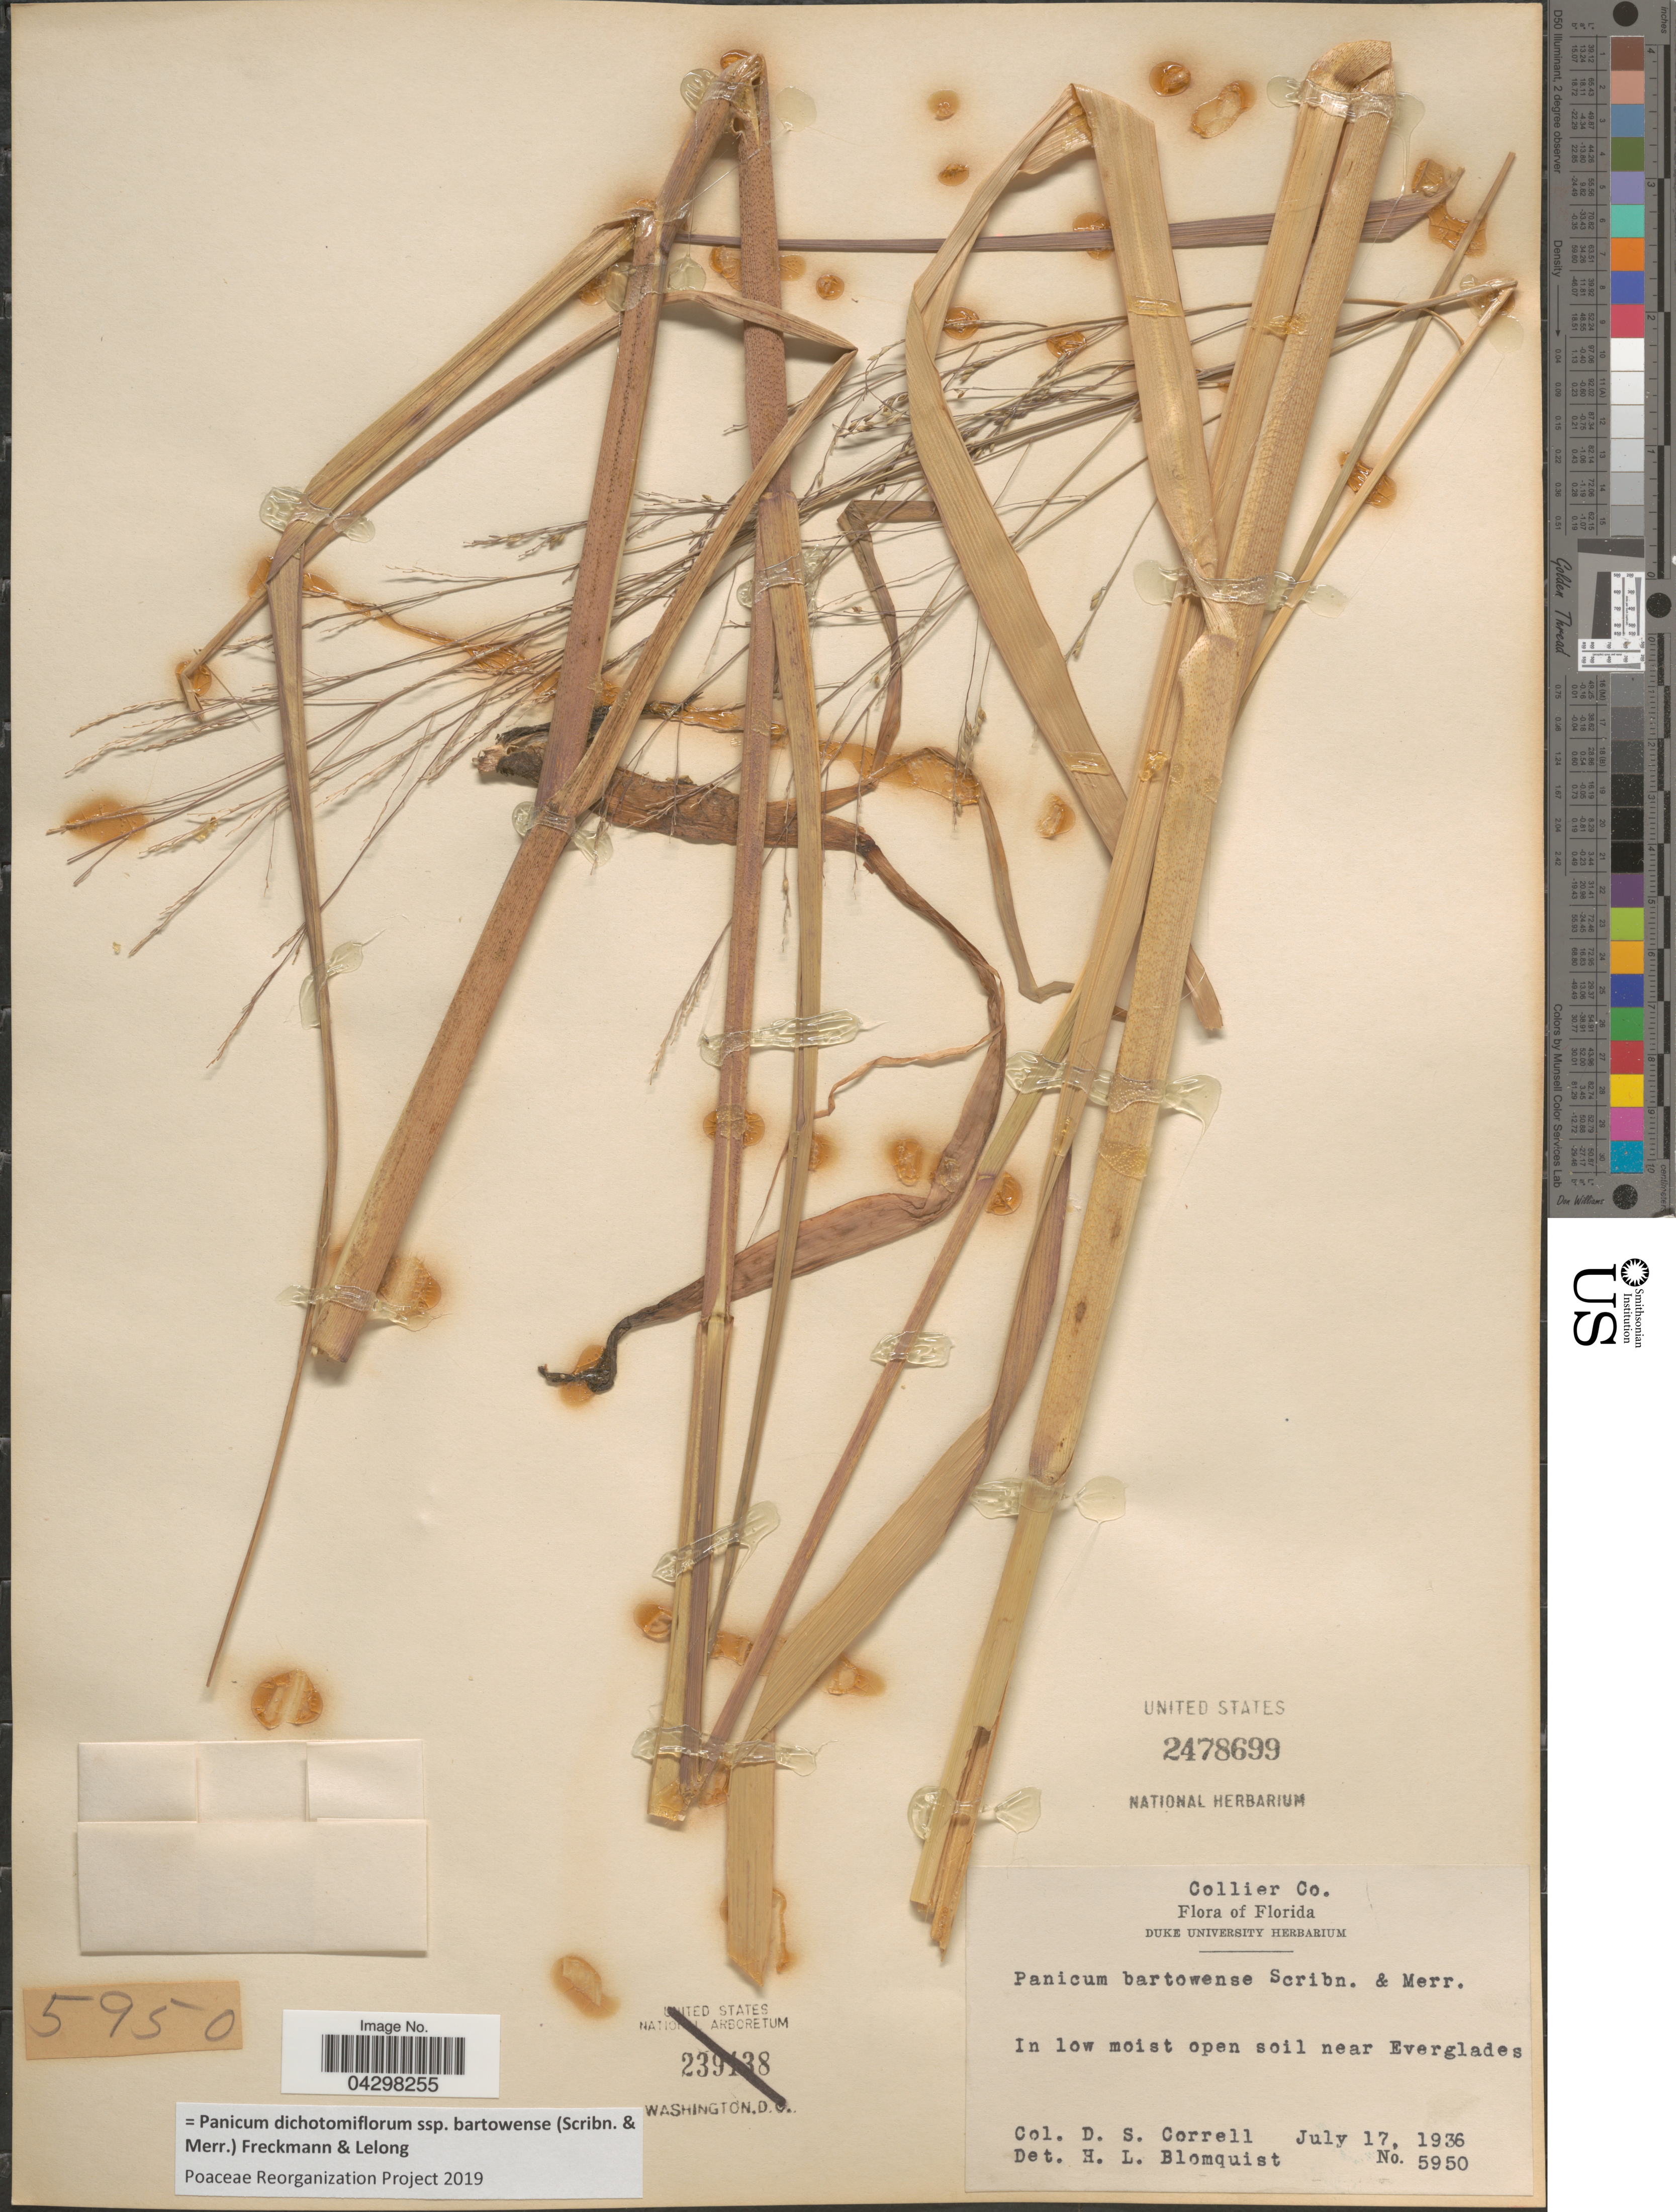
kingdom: Plantae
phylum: Tracheophyta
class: Liliopsida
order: Poales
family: Poaceae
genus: Panicum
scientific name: Panicum dichotomiflorum subsp. bartowense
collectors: D. S. Correll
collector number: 5950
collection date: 1936-07-17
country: United States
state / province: Florida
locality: Collier Co. In low moist open soil near Everglades.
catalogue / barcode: US 2478699